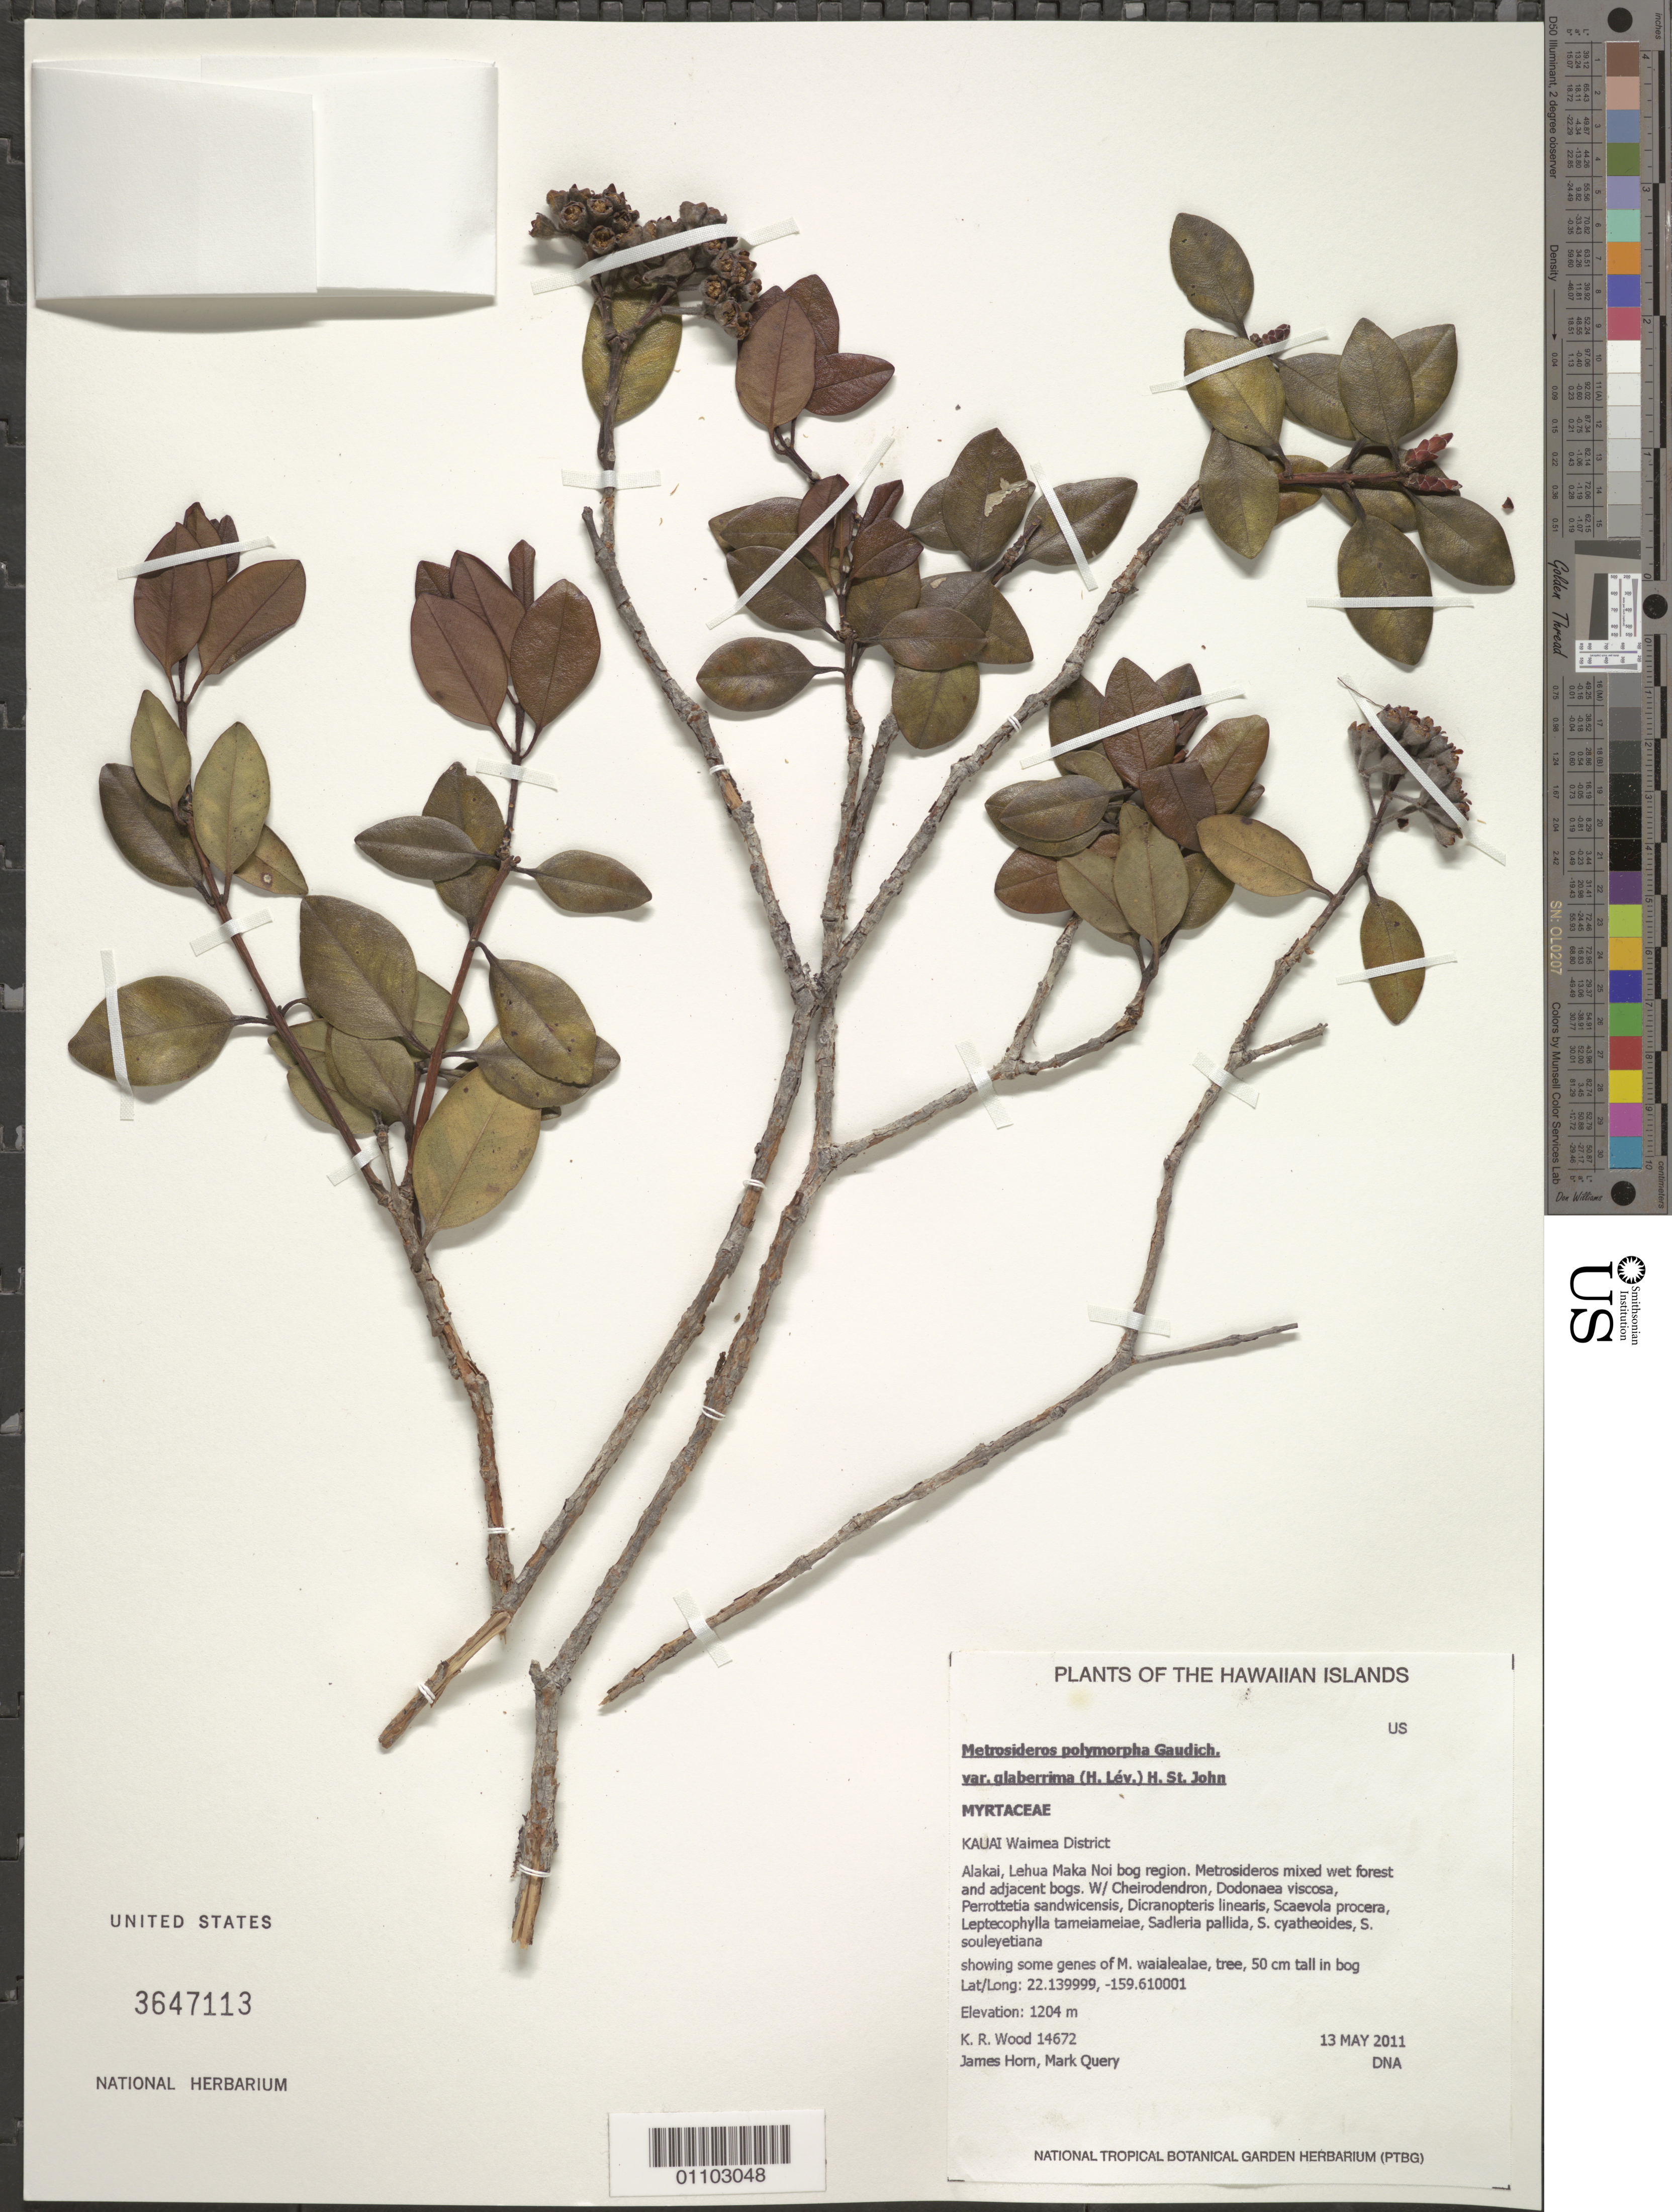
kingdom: Plantae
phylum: Tracheophyta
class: Magnoliopsida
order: Myrtales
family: Myrtaceae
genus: Metrosideros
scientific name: Metrosideros polymorpha var. glaberrima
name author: (H. Lév.) H. St. John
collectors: K. R. Wood, J. Horn & M. Query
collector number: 14672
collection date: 2011-05-13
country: United States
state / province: Hawaii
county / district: Kauai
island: Kaua'i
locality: Waimea District, Alakai, Lehua Maka Noi bog region.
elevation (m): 1204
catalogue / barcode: US 3647113